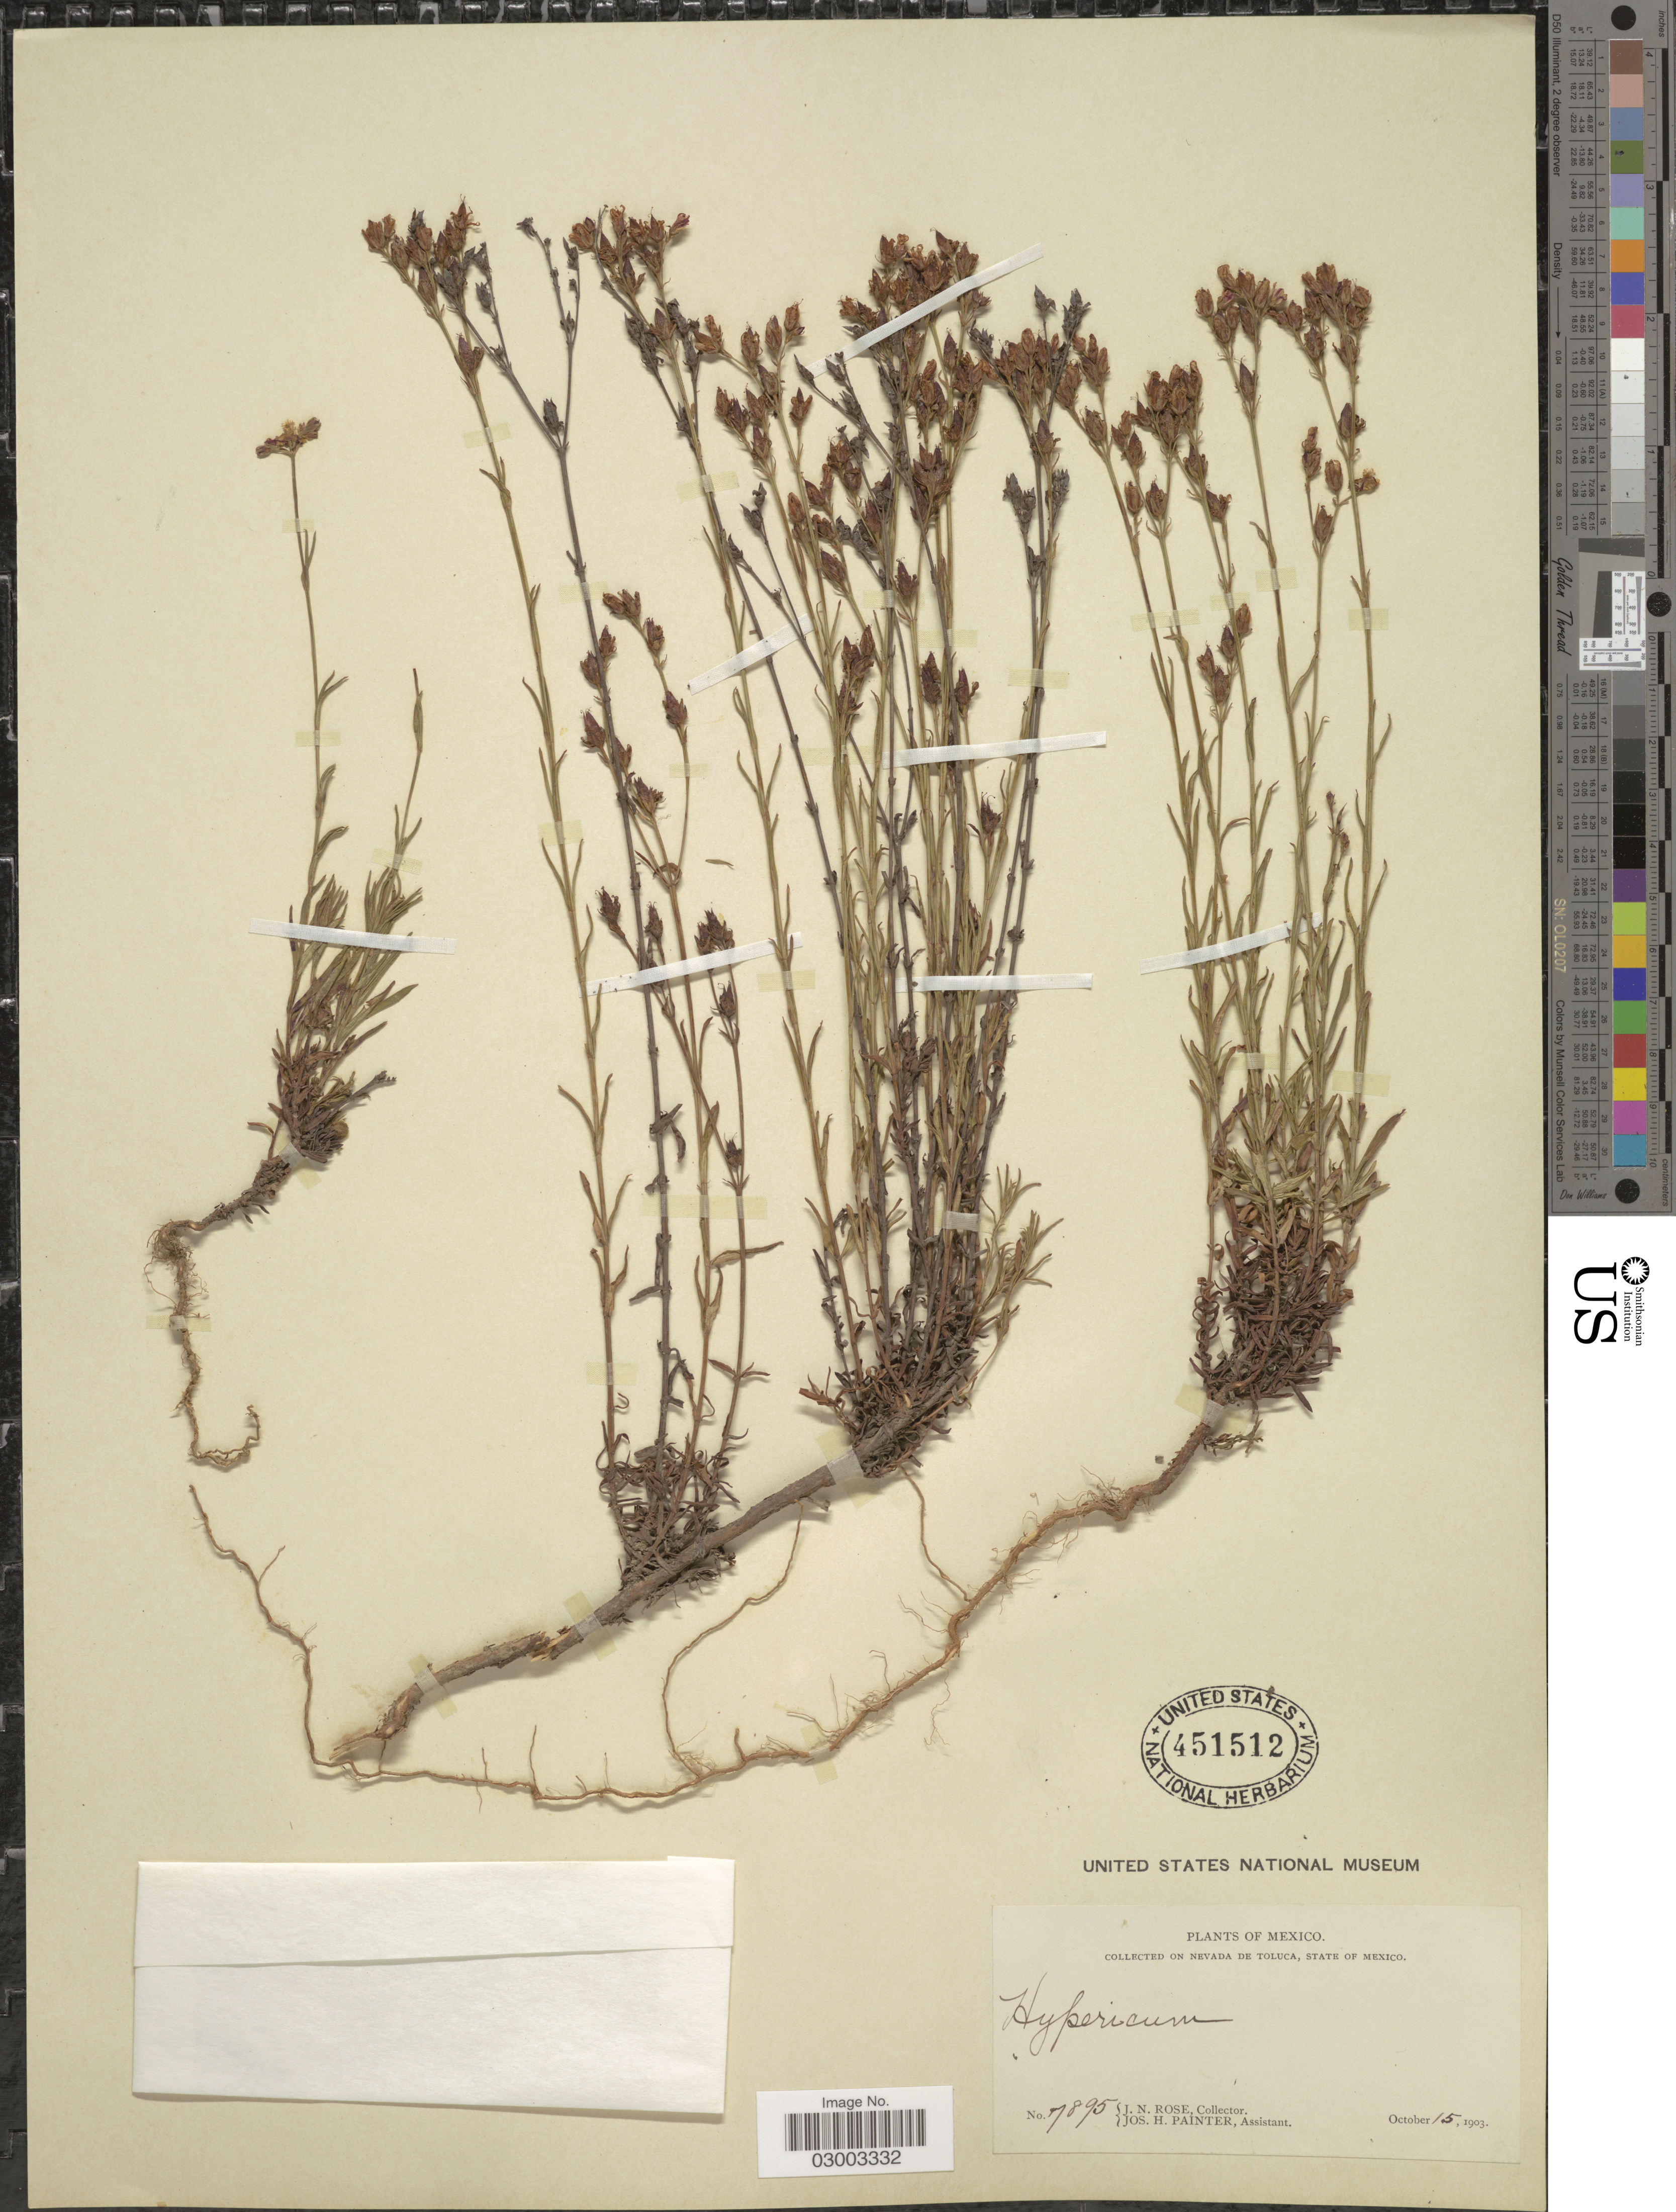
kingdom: Plantae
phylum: Tracheophyta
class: Magnoliopsida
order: Malpighiales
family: Hypericaceae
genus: Hypericum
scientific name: Hypericum silenoides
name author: Juss.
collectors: J. N. Rose & J. H. Painter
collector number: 7895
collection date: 1903-10-15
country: Mexico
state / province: México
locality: Nevada de Toluca, State of Mexico.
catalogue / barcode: US 451512